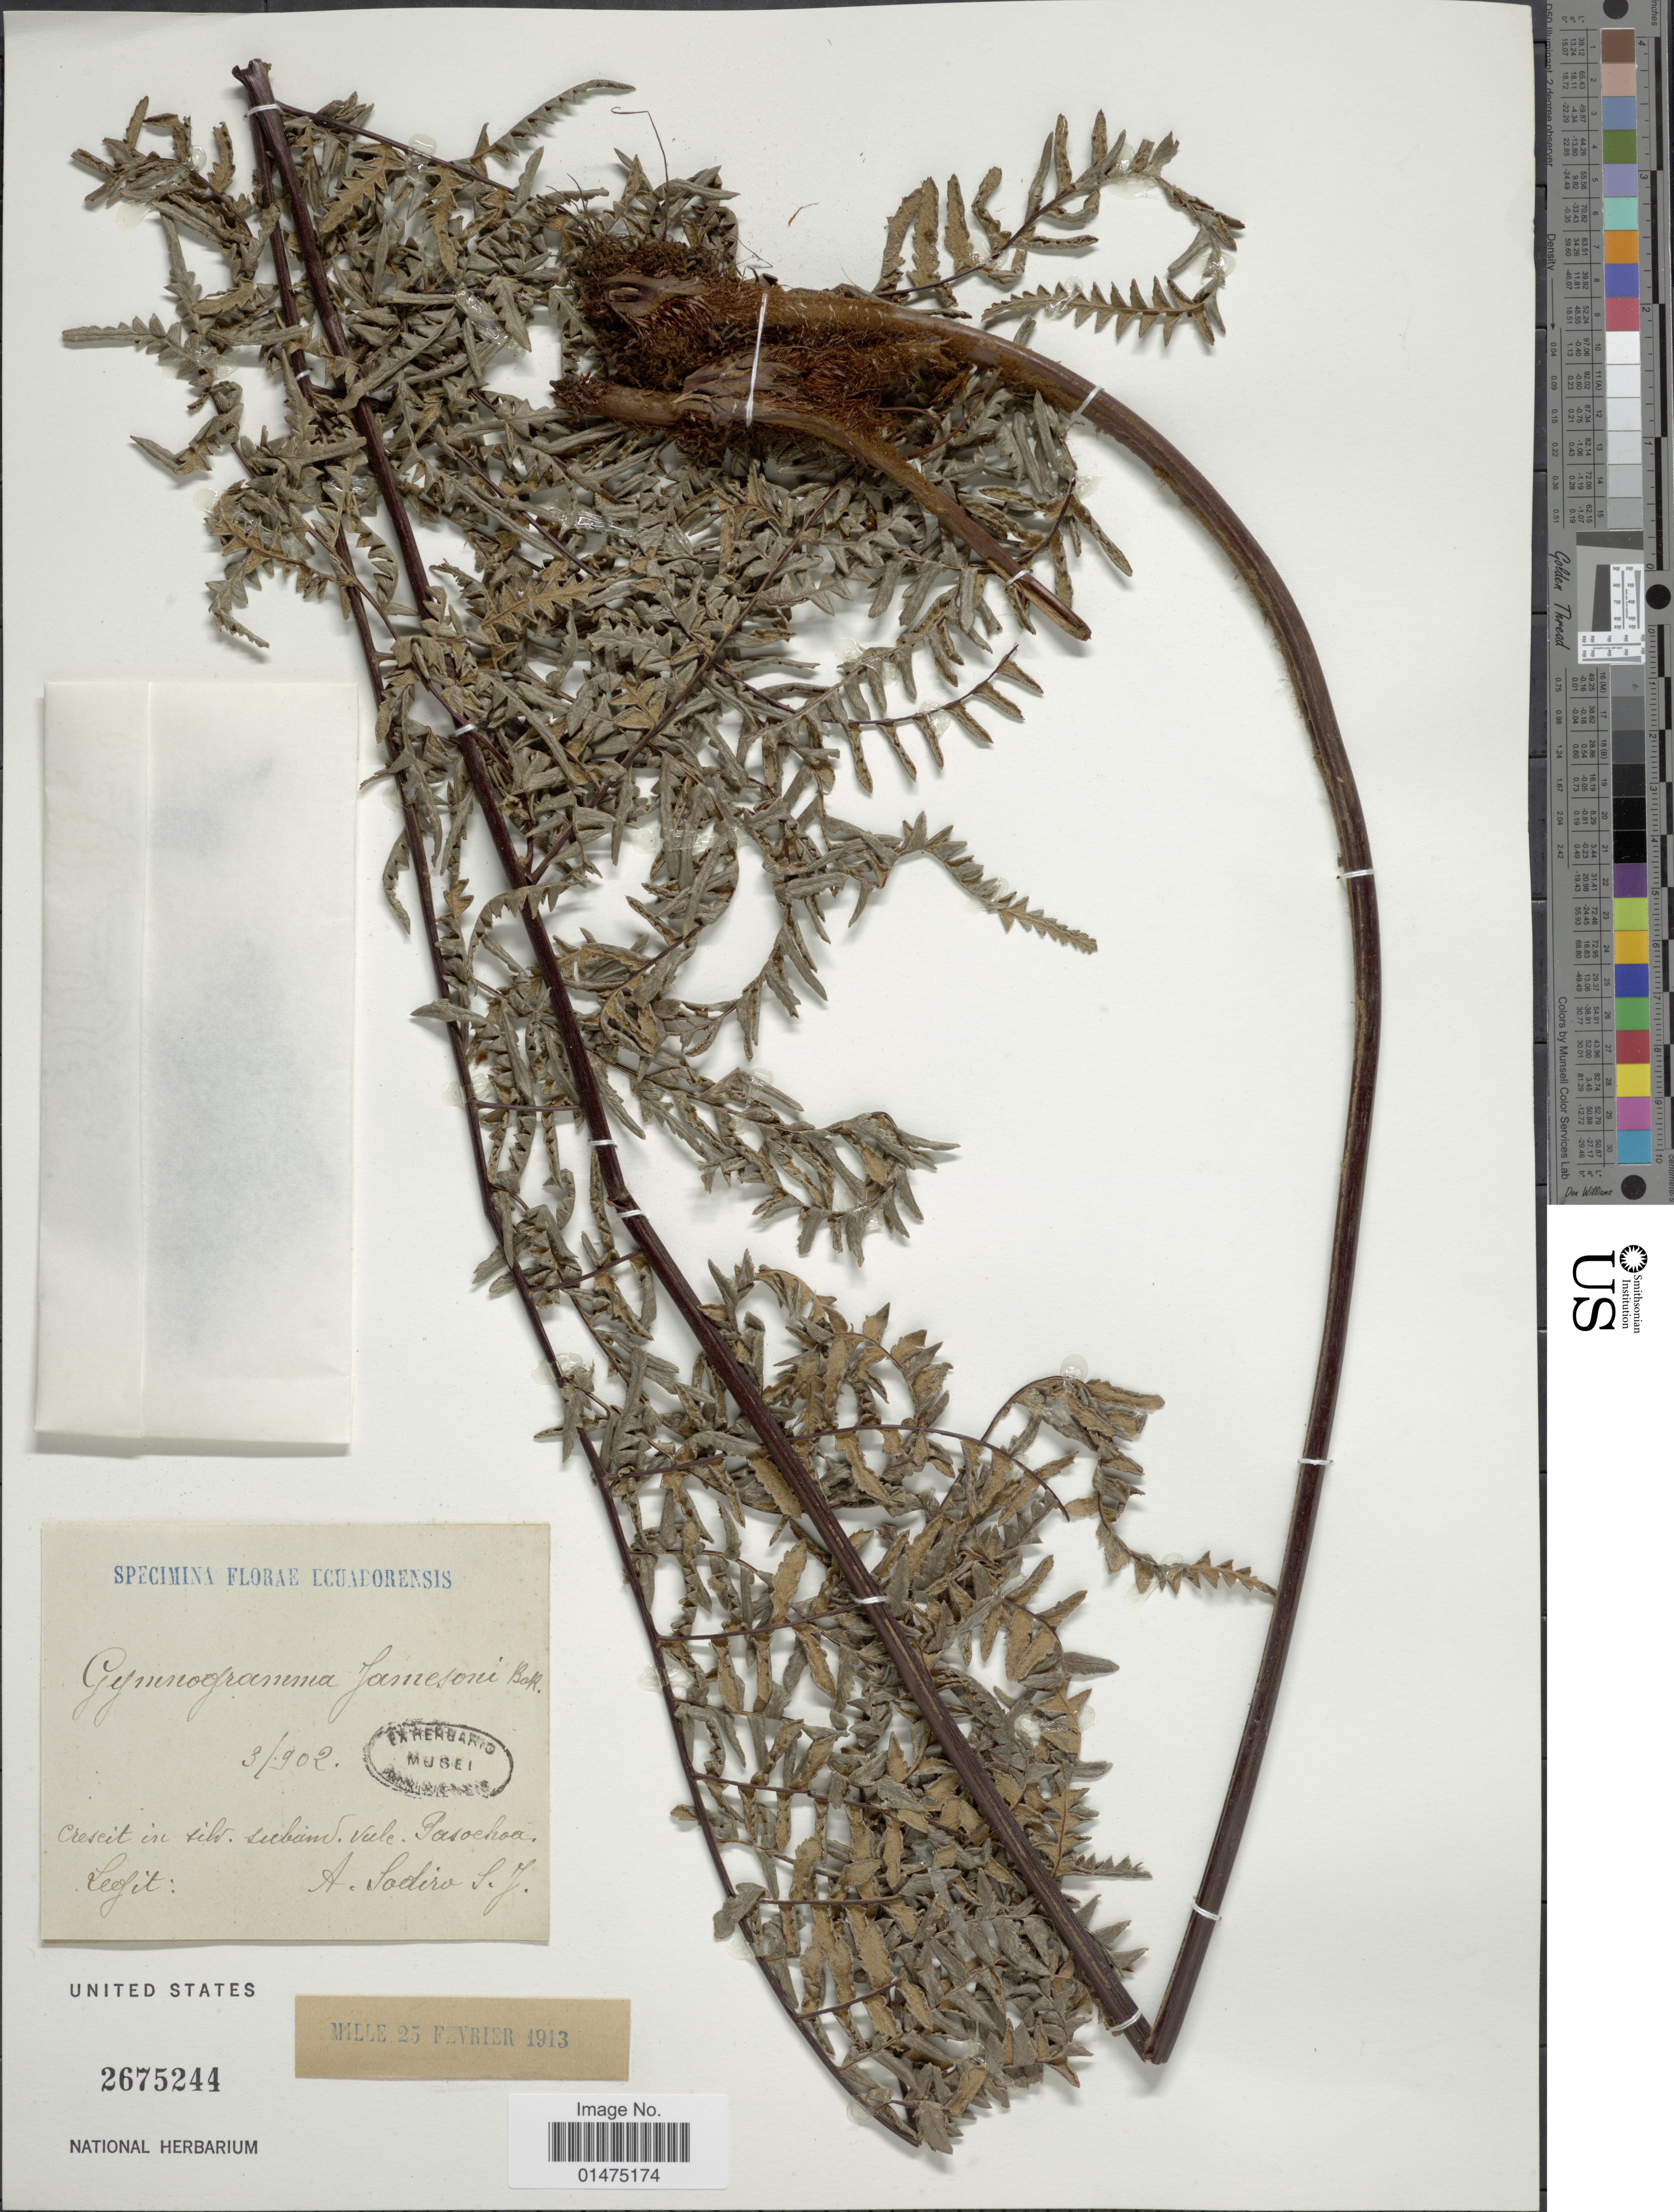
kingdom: Plantae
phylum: Tracheophyta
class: Polypodiopsida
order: Polypodiales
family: Pteridaceae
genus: Pityrogramma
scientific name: Pityrogramma tartarea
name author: (Cav.) Maxon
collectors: A. Sodiro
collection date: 1902-03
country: Ecuador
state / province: Pichincha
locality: Crescit in silv. suband. vulc. Pasochoa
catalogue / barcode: US 2675244